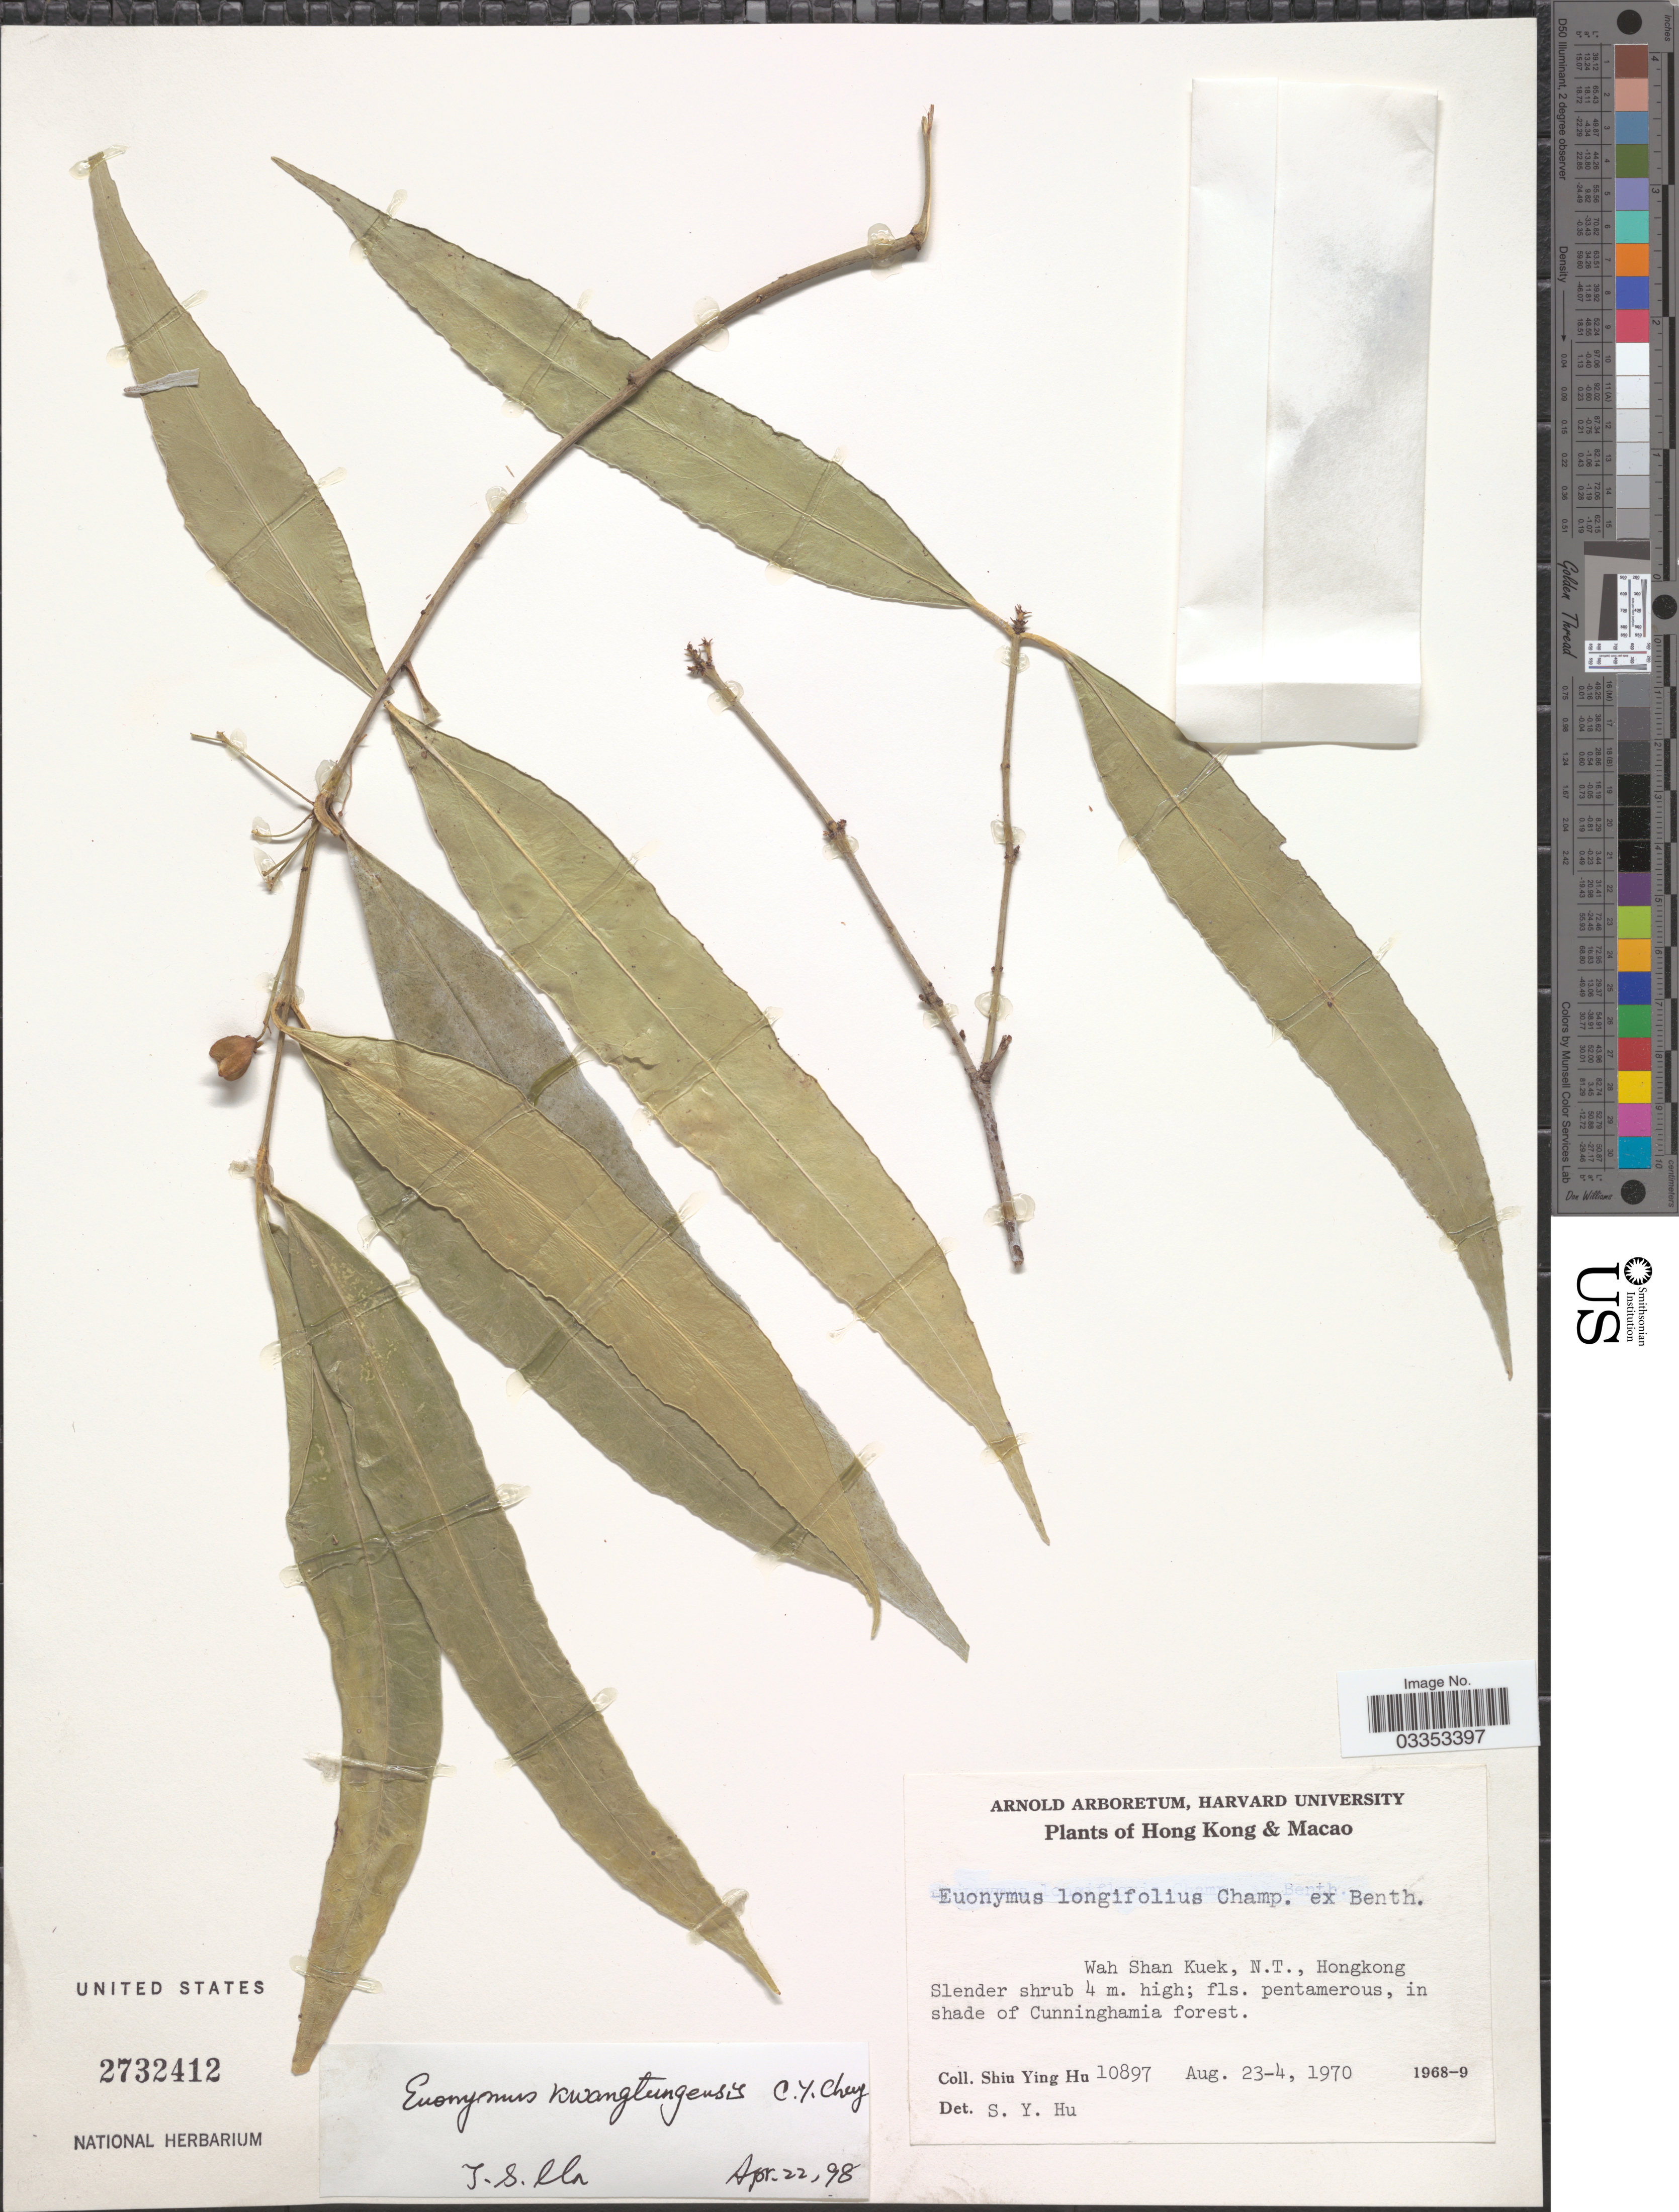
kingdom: Plantae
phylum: Tracheophyta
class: Magnoliopsida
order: Celastrales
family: Celastraceae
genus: Euonymus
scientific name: Euonymus kwangtungensis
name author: C.Y. Cheng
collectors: S. Y. Hu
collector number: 10897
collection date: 1970-08-23/1970-08-24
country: China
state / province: Hong Kong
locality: Hong Kong. Wah Shan Kuek, N.T.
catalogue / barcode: US 2732412